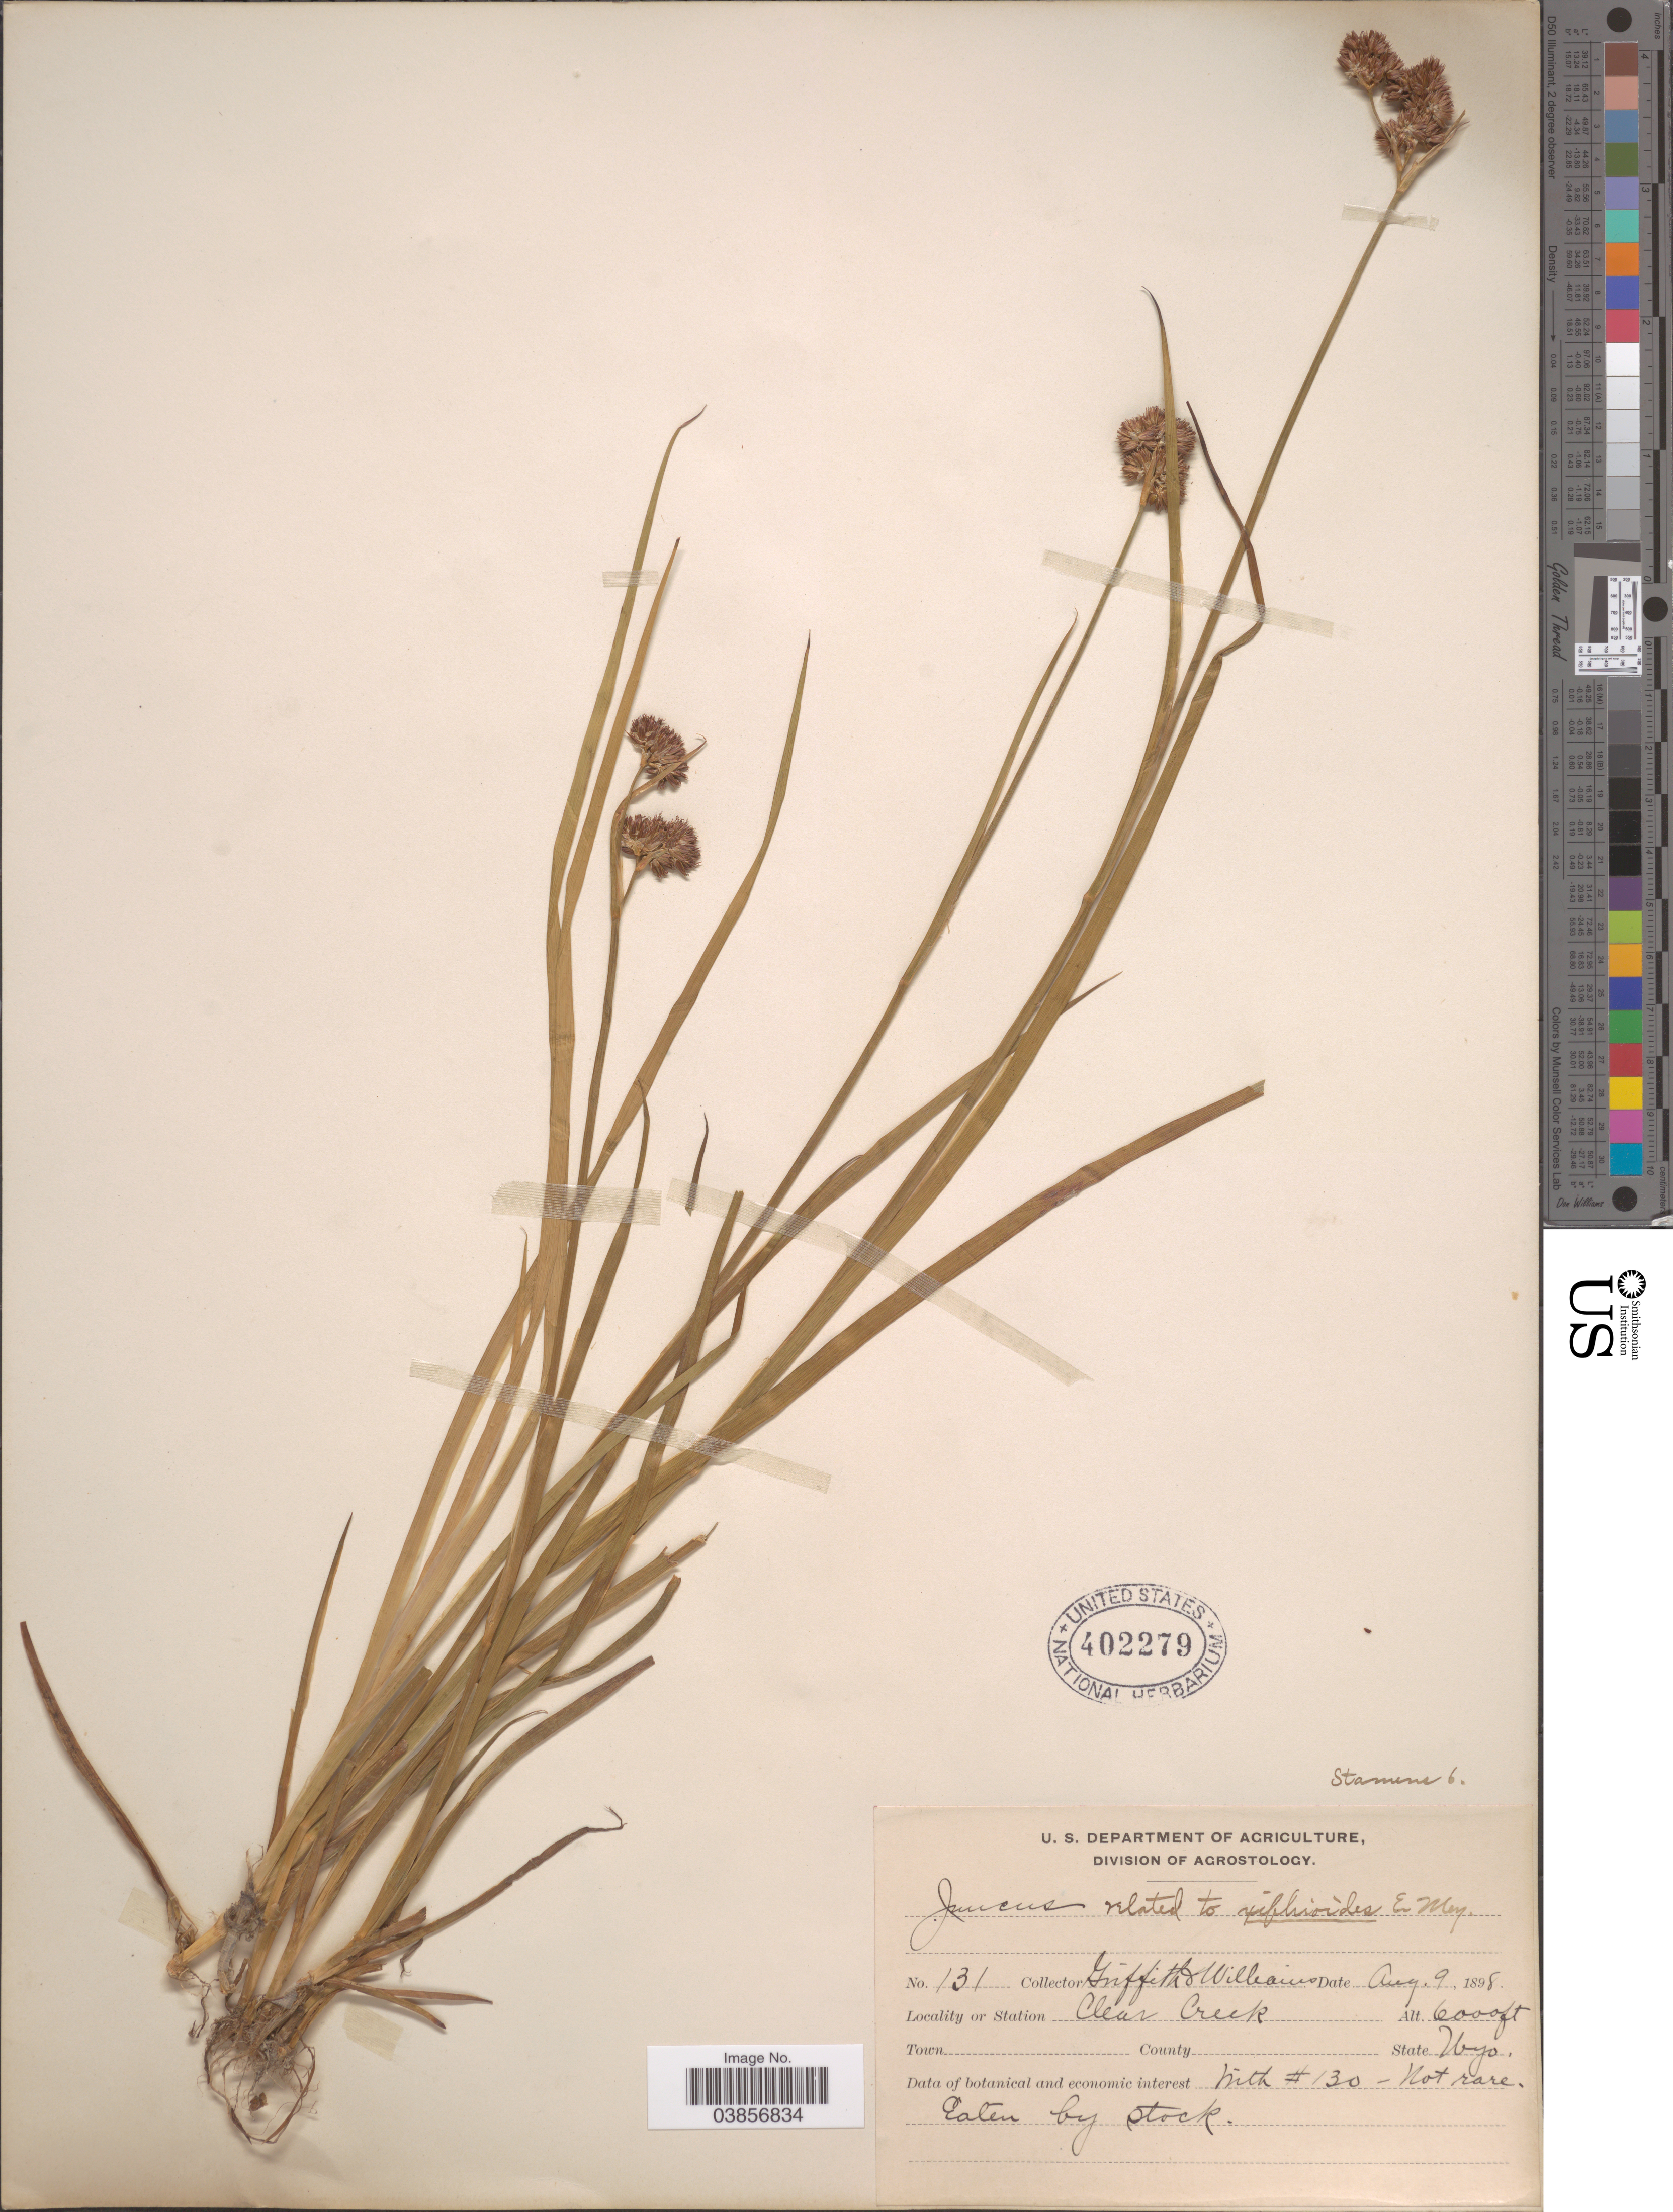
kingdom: Plantae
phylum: Tracheophyta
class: Liliopsida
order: Poales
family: Juncaceae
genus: Juncus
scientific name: Juncus saximontanus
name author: A. Nelson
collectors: -. Griffith & -- Williams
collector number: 131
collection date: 1898-08-09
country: United States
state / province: Wyoming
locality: Station Clear Creek.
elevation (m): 1829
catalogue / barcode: US 402279